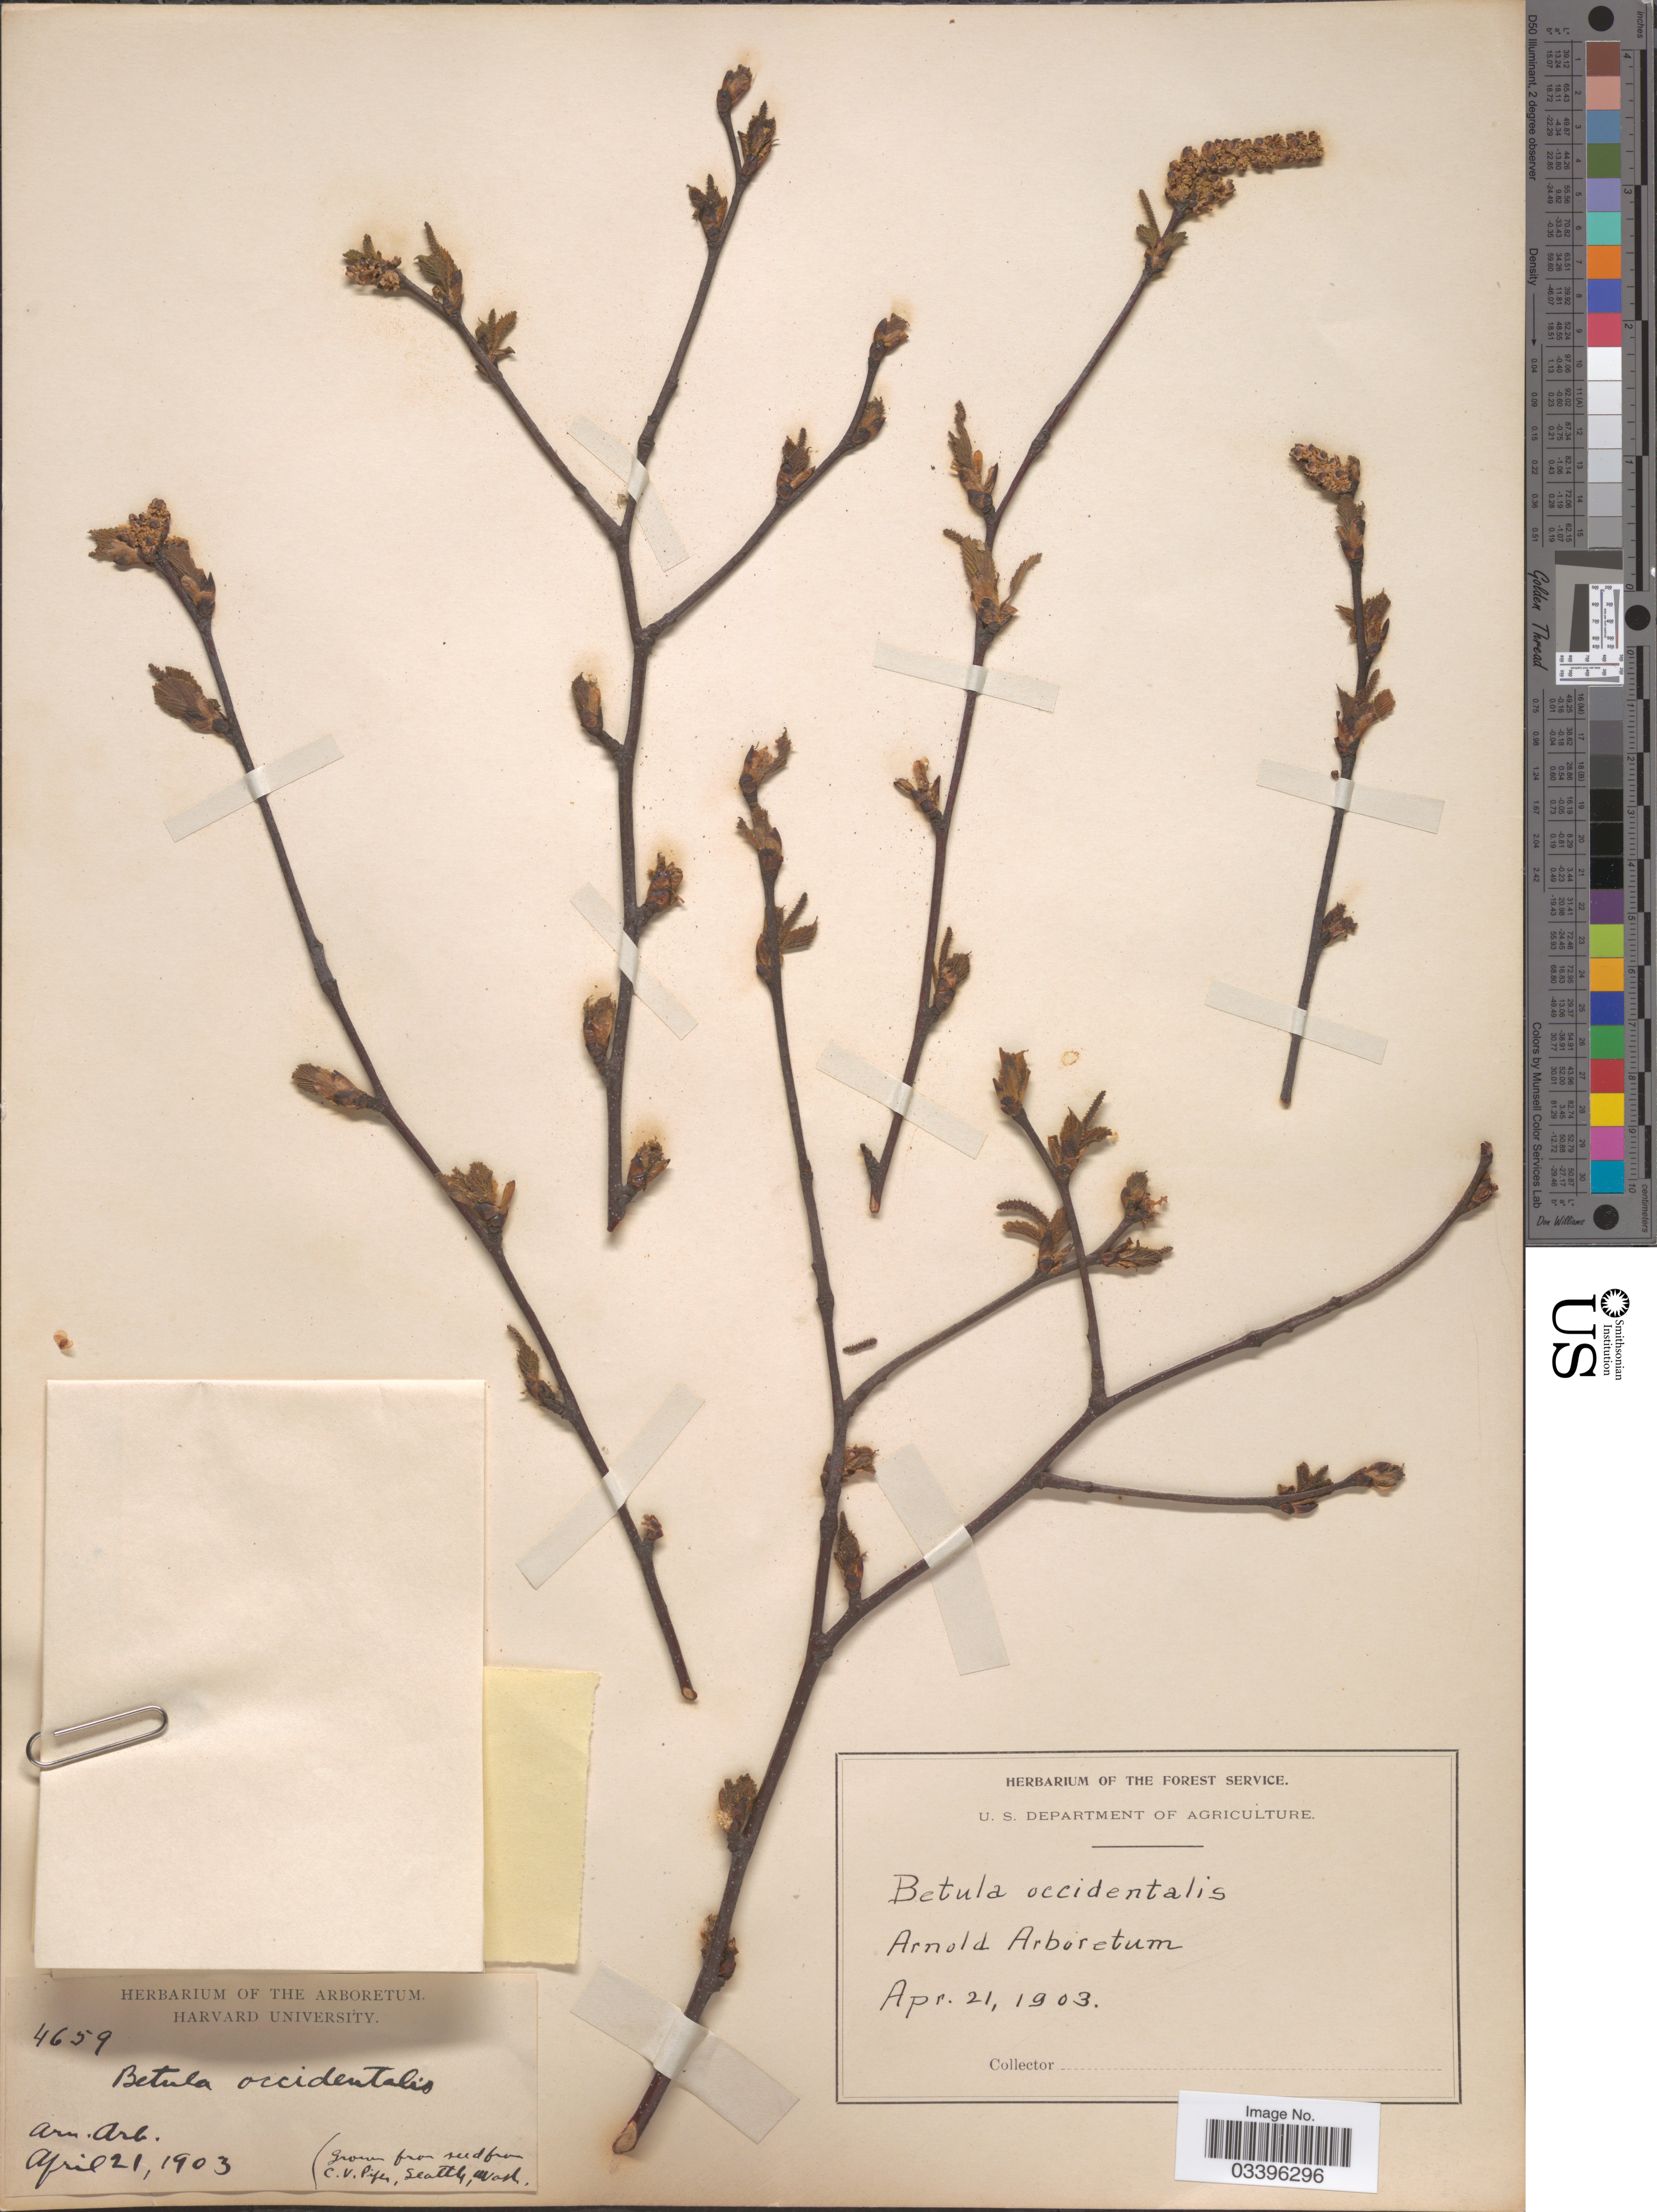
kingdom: Plantae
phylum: Tracheophyta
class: Magnoliopsida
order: Fagales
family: Betulaceae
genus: Betula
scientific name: Betula occidentalis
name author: Hook.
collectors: Ex herb. of the Arboretum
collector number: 4659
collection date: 1903-04-21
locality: Arnold Arboretum.